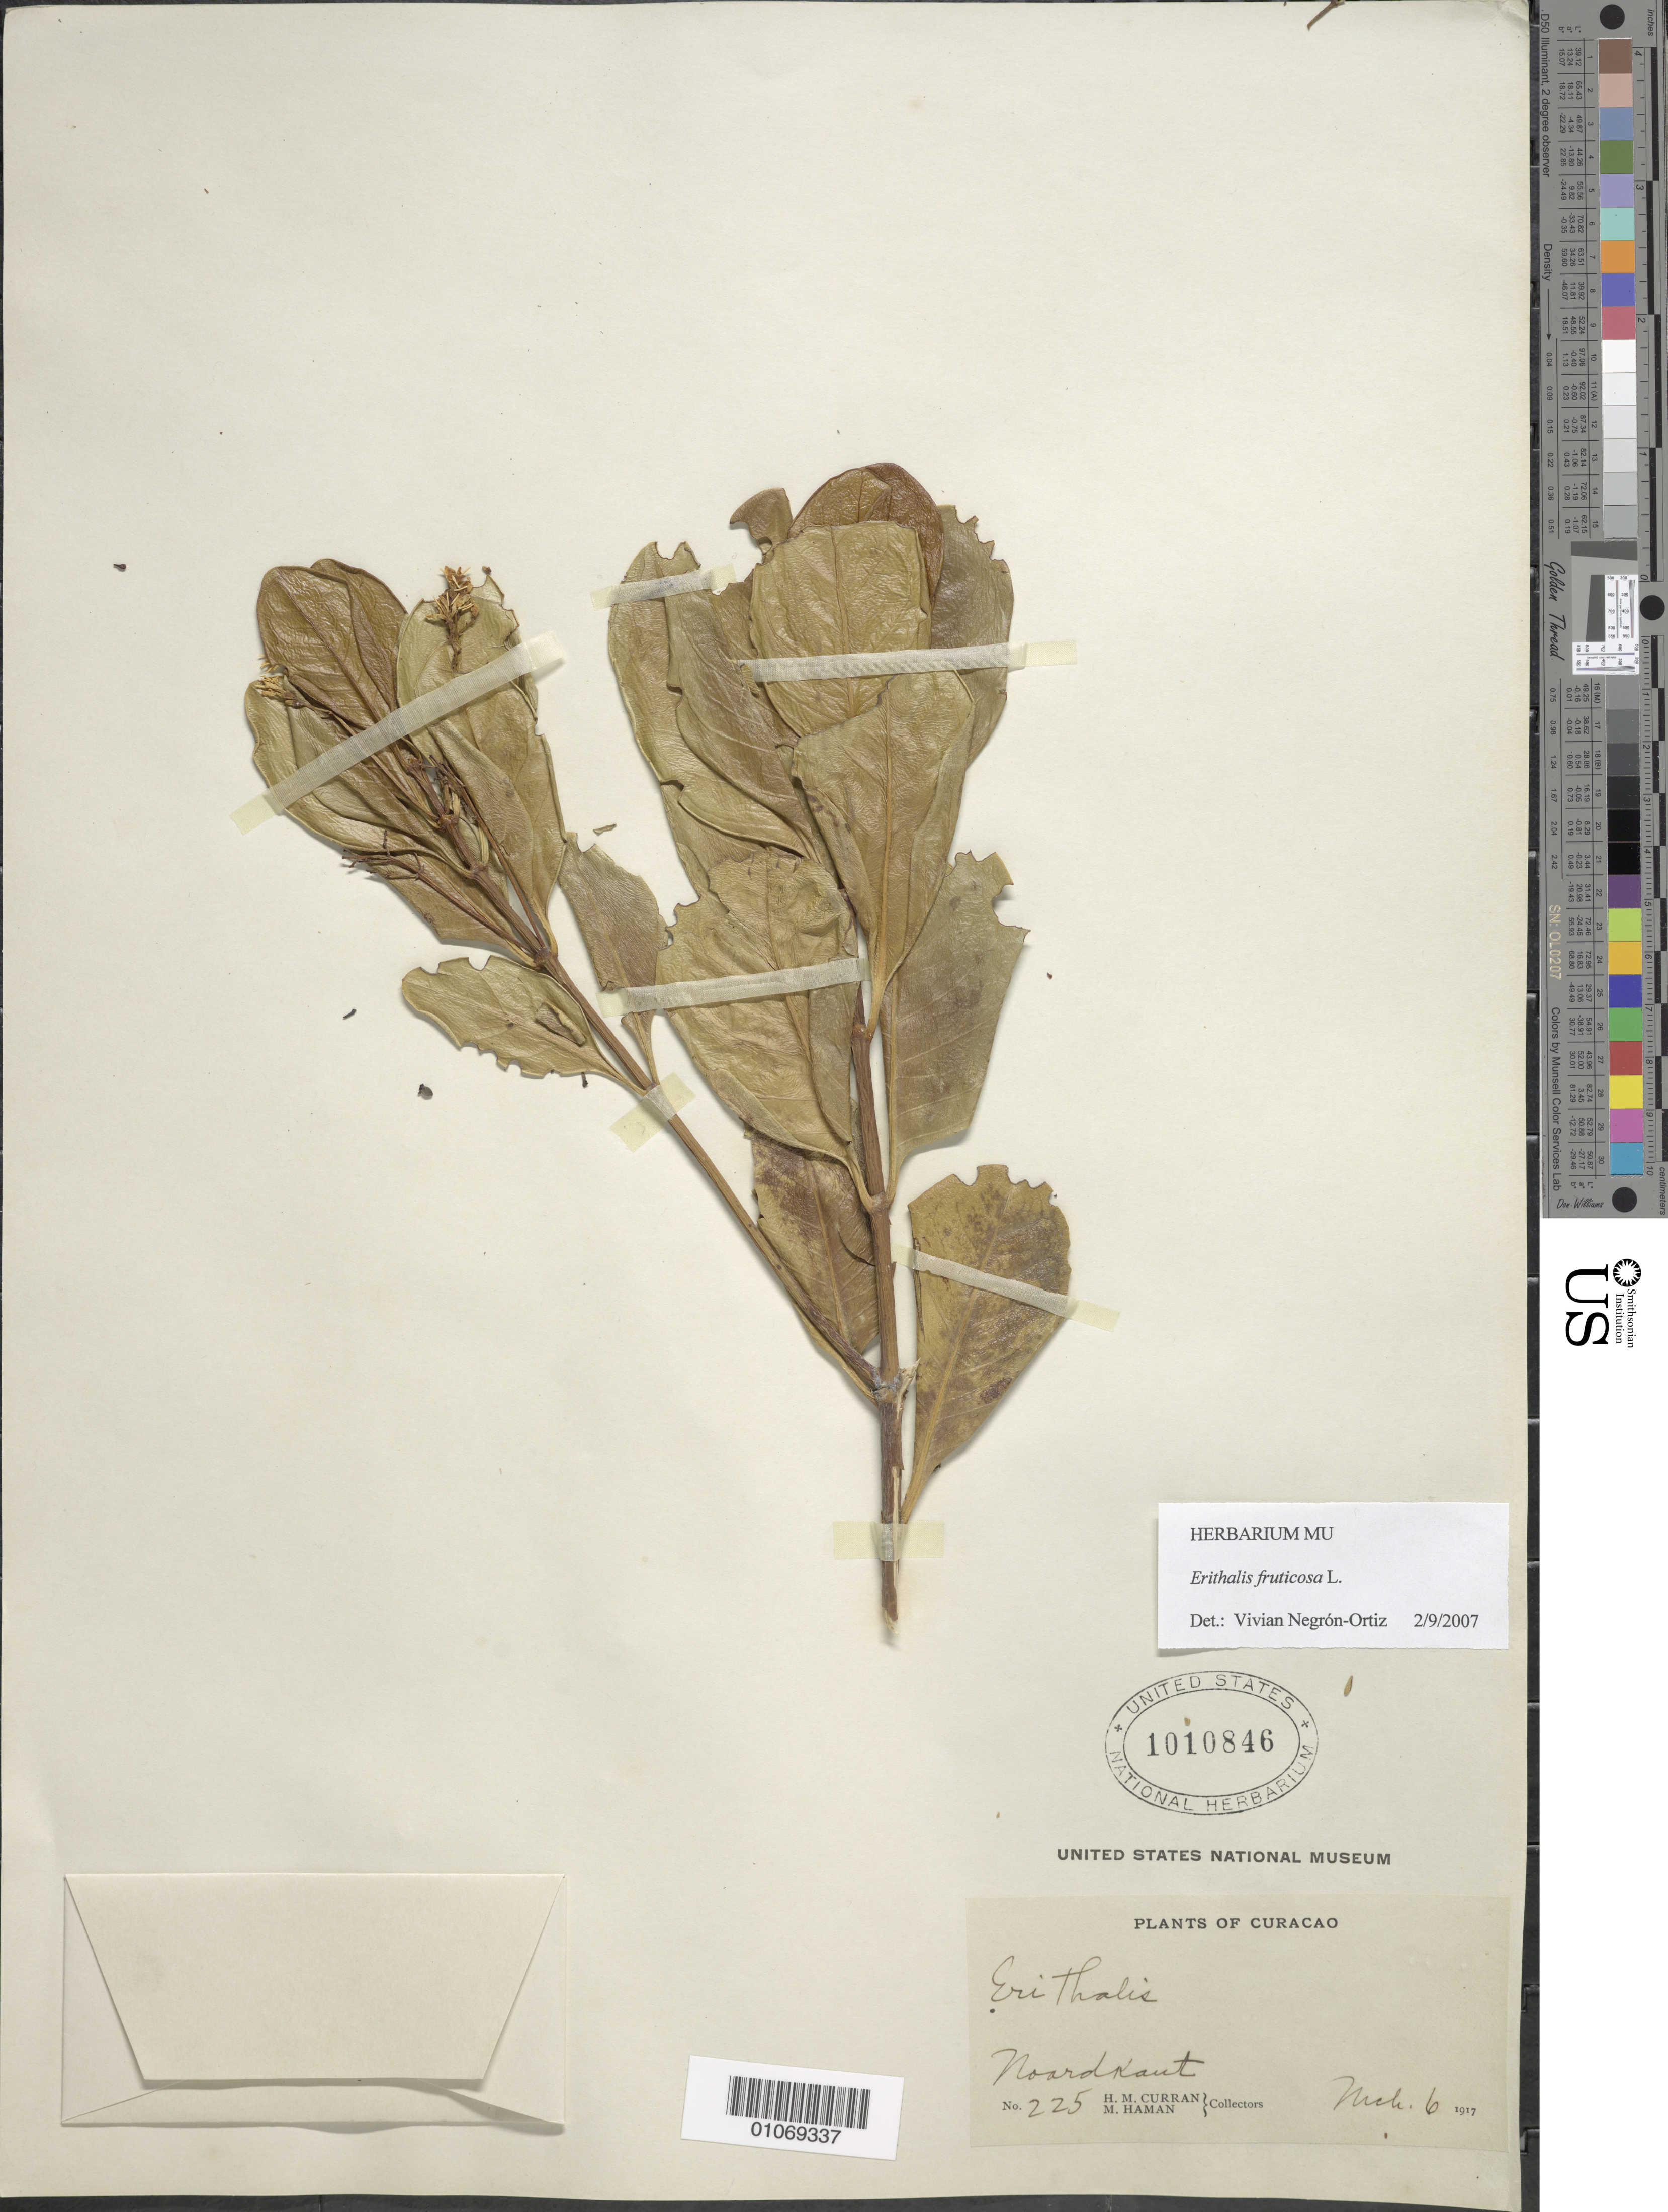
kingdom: Plantae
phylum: Tracheophyta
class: Magnoliopsida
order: Gentianales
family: Rubiaceae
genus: Erithalis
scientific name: Erithalis fruticosa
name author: L.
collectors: H. M. Curran & M. Haman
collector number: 225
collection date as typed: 06 Mar 1917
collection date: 1917-03-06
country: Curaçao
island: Curaçao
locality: Noardkaut.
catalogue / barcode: US 1010846